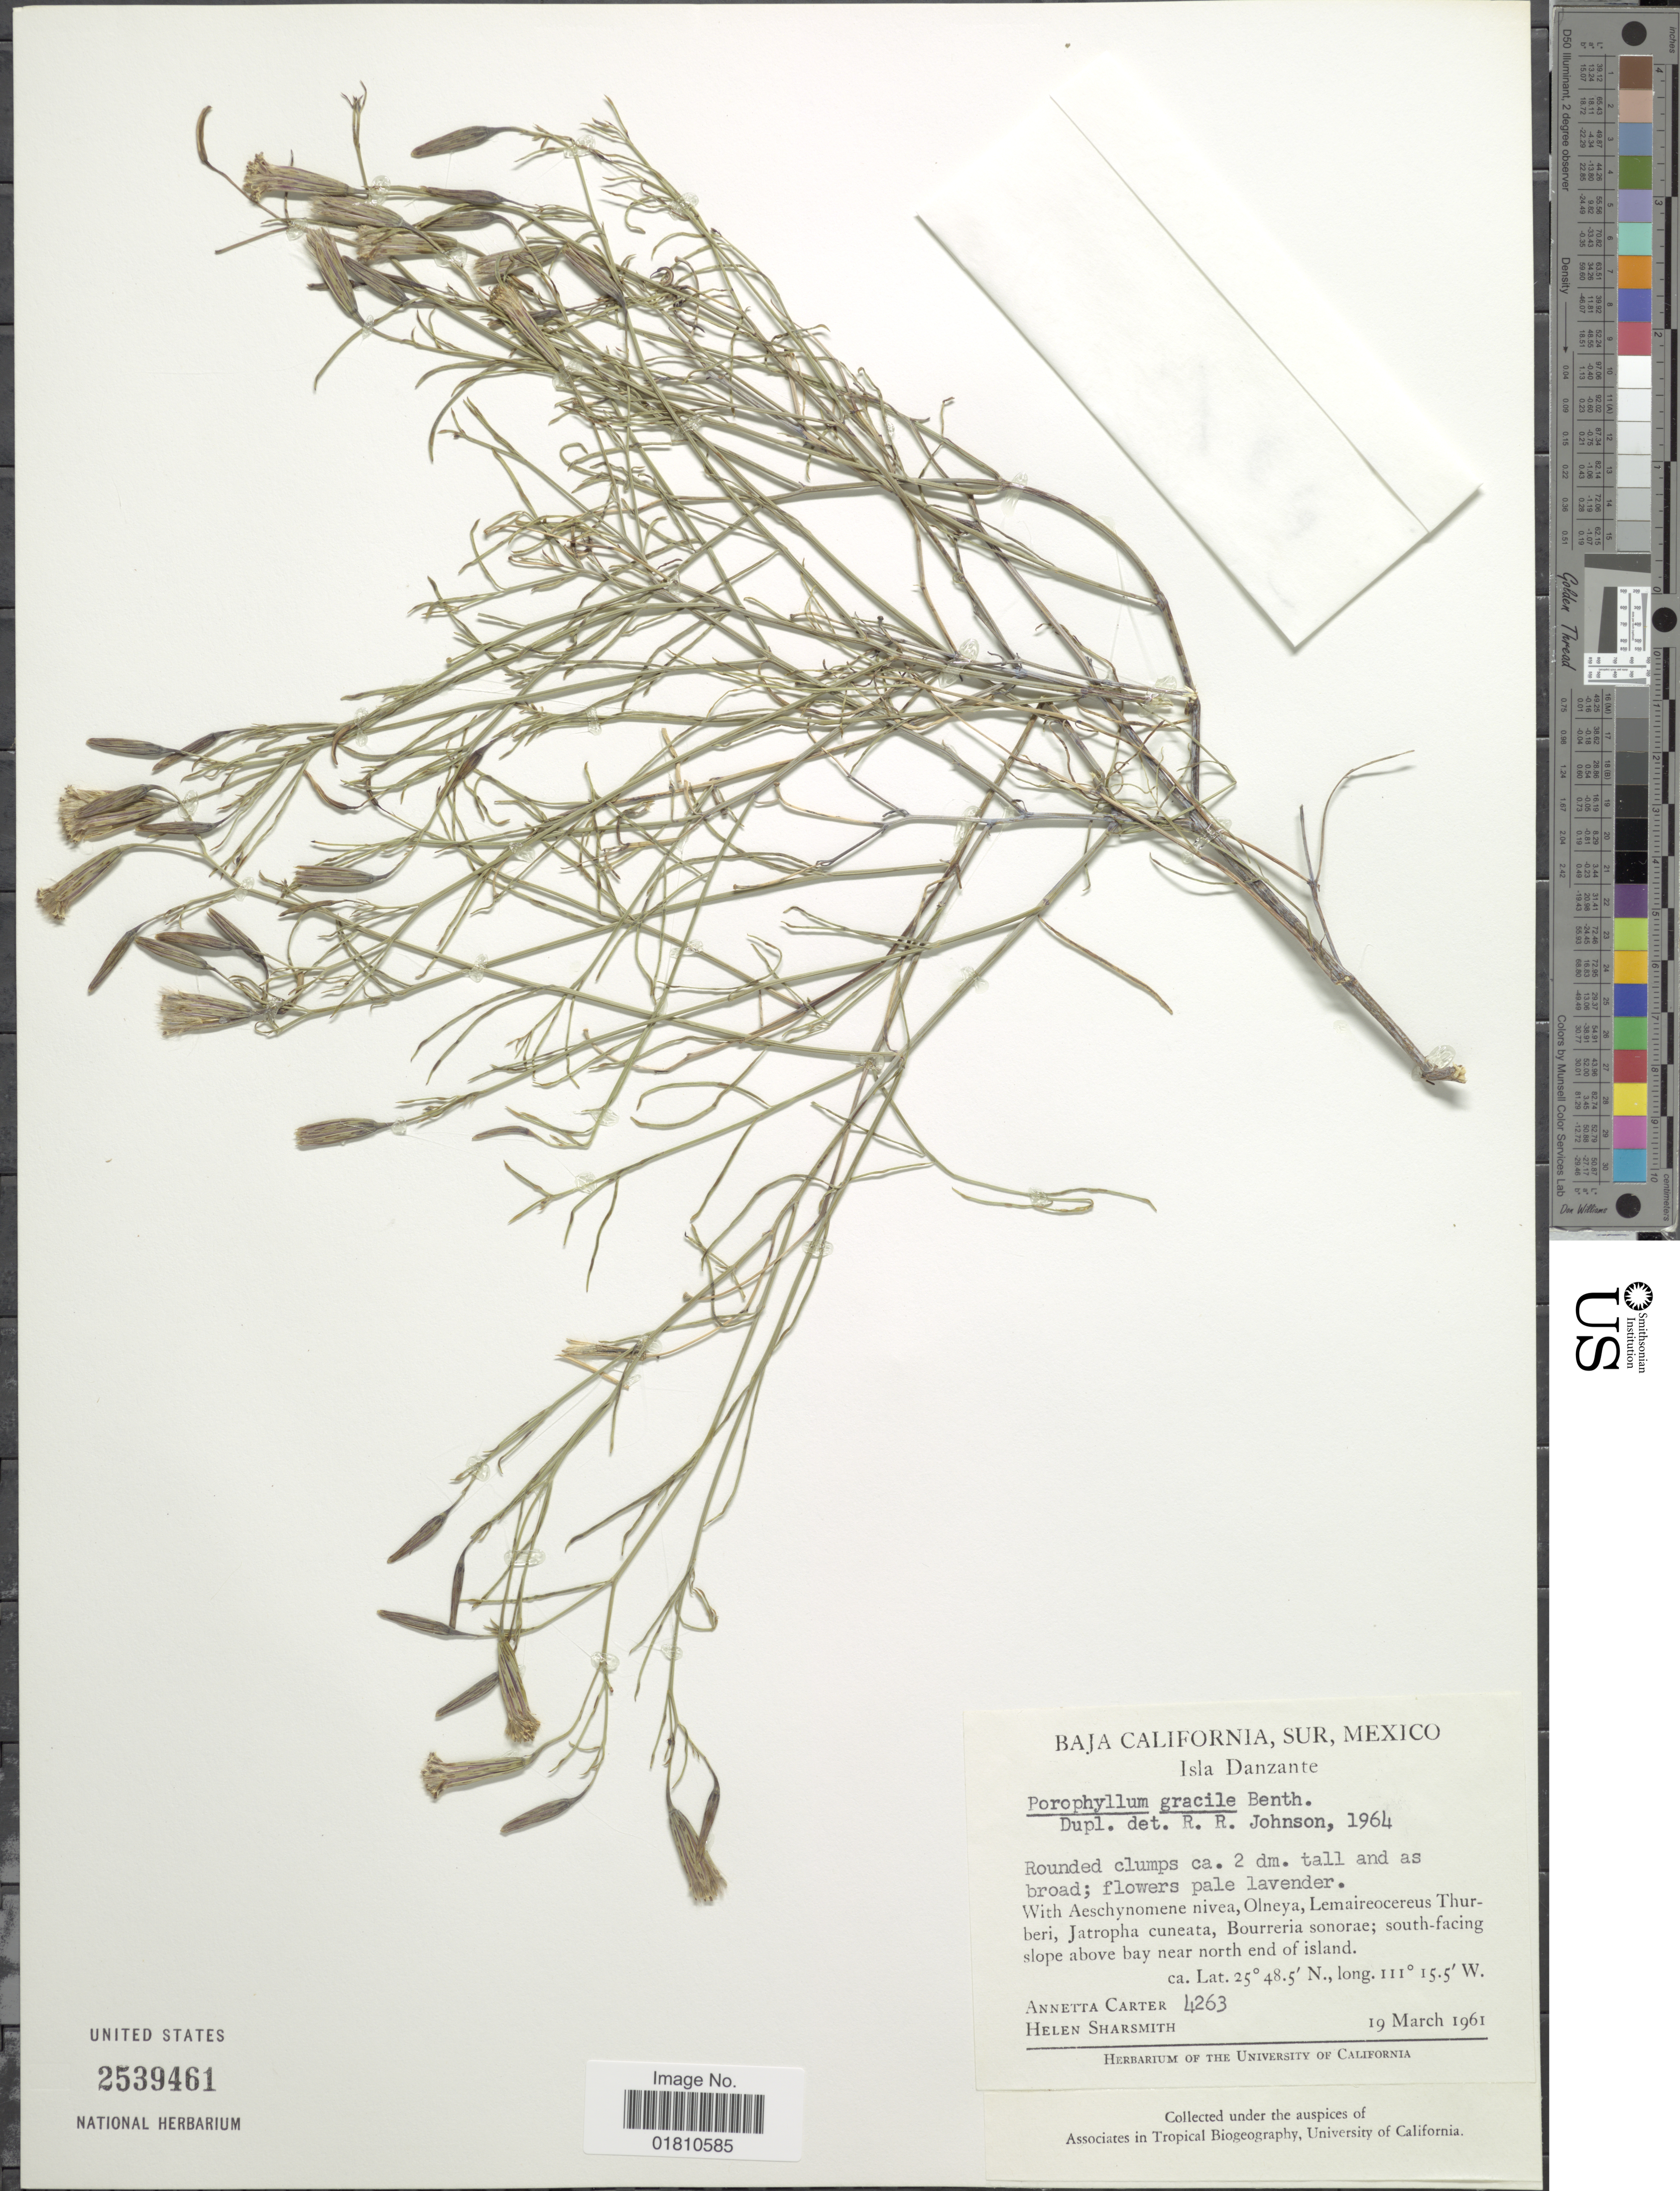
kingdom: Plantae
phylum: Tracheophyta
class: Magnoliopsida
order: Asterales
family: Asteraceae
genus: Porophyllum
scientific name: Porophyllum gracile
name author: Benth.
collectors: A. Carter & H. Sharsmith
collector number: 4263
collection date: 1961-03-19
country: Mexico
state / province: Baja California Sur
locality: Baja California, sur, Isla Danzante, rounded clumps ca. 2 dm. tall and as broad, south-facing slope above bay near north end of island.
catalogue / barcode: US 2539461